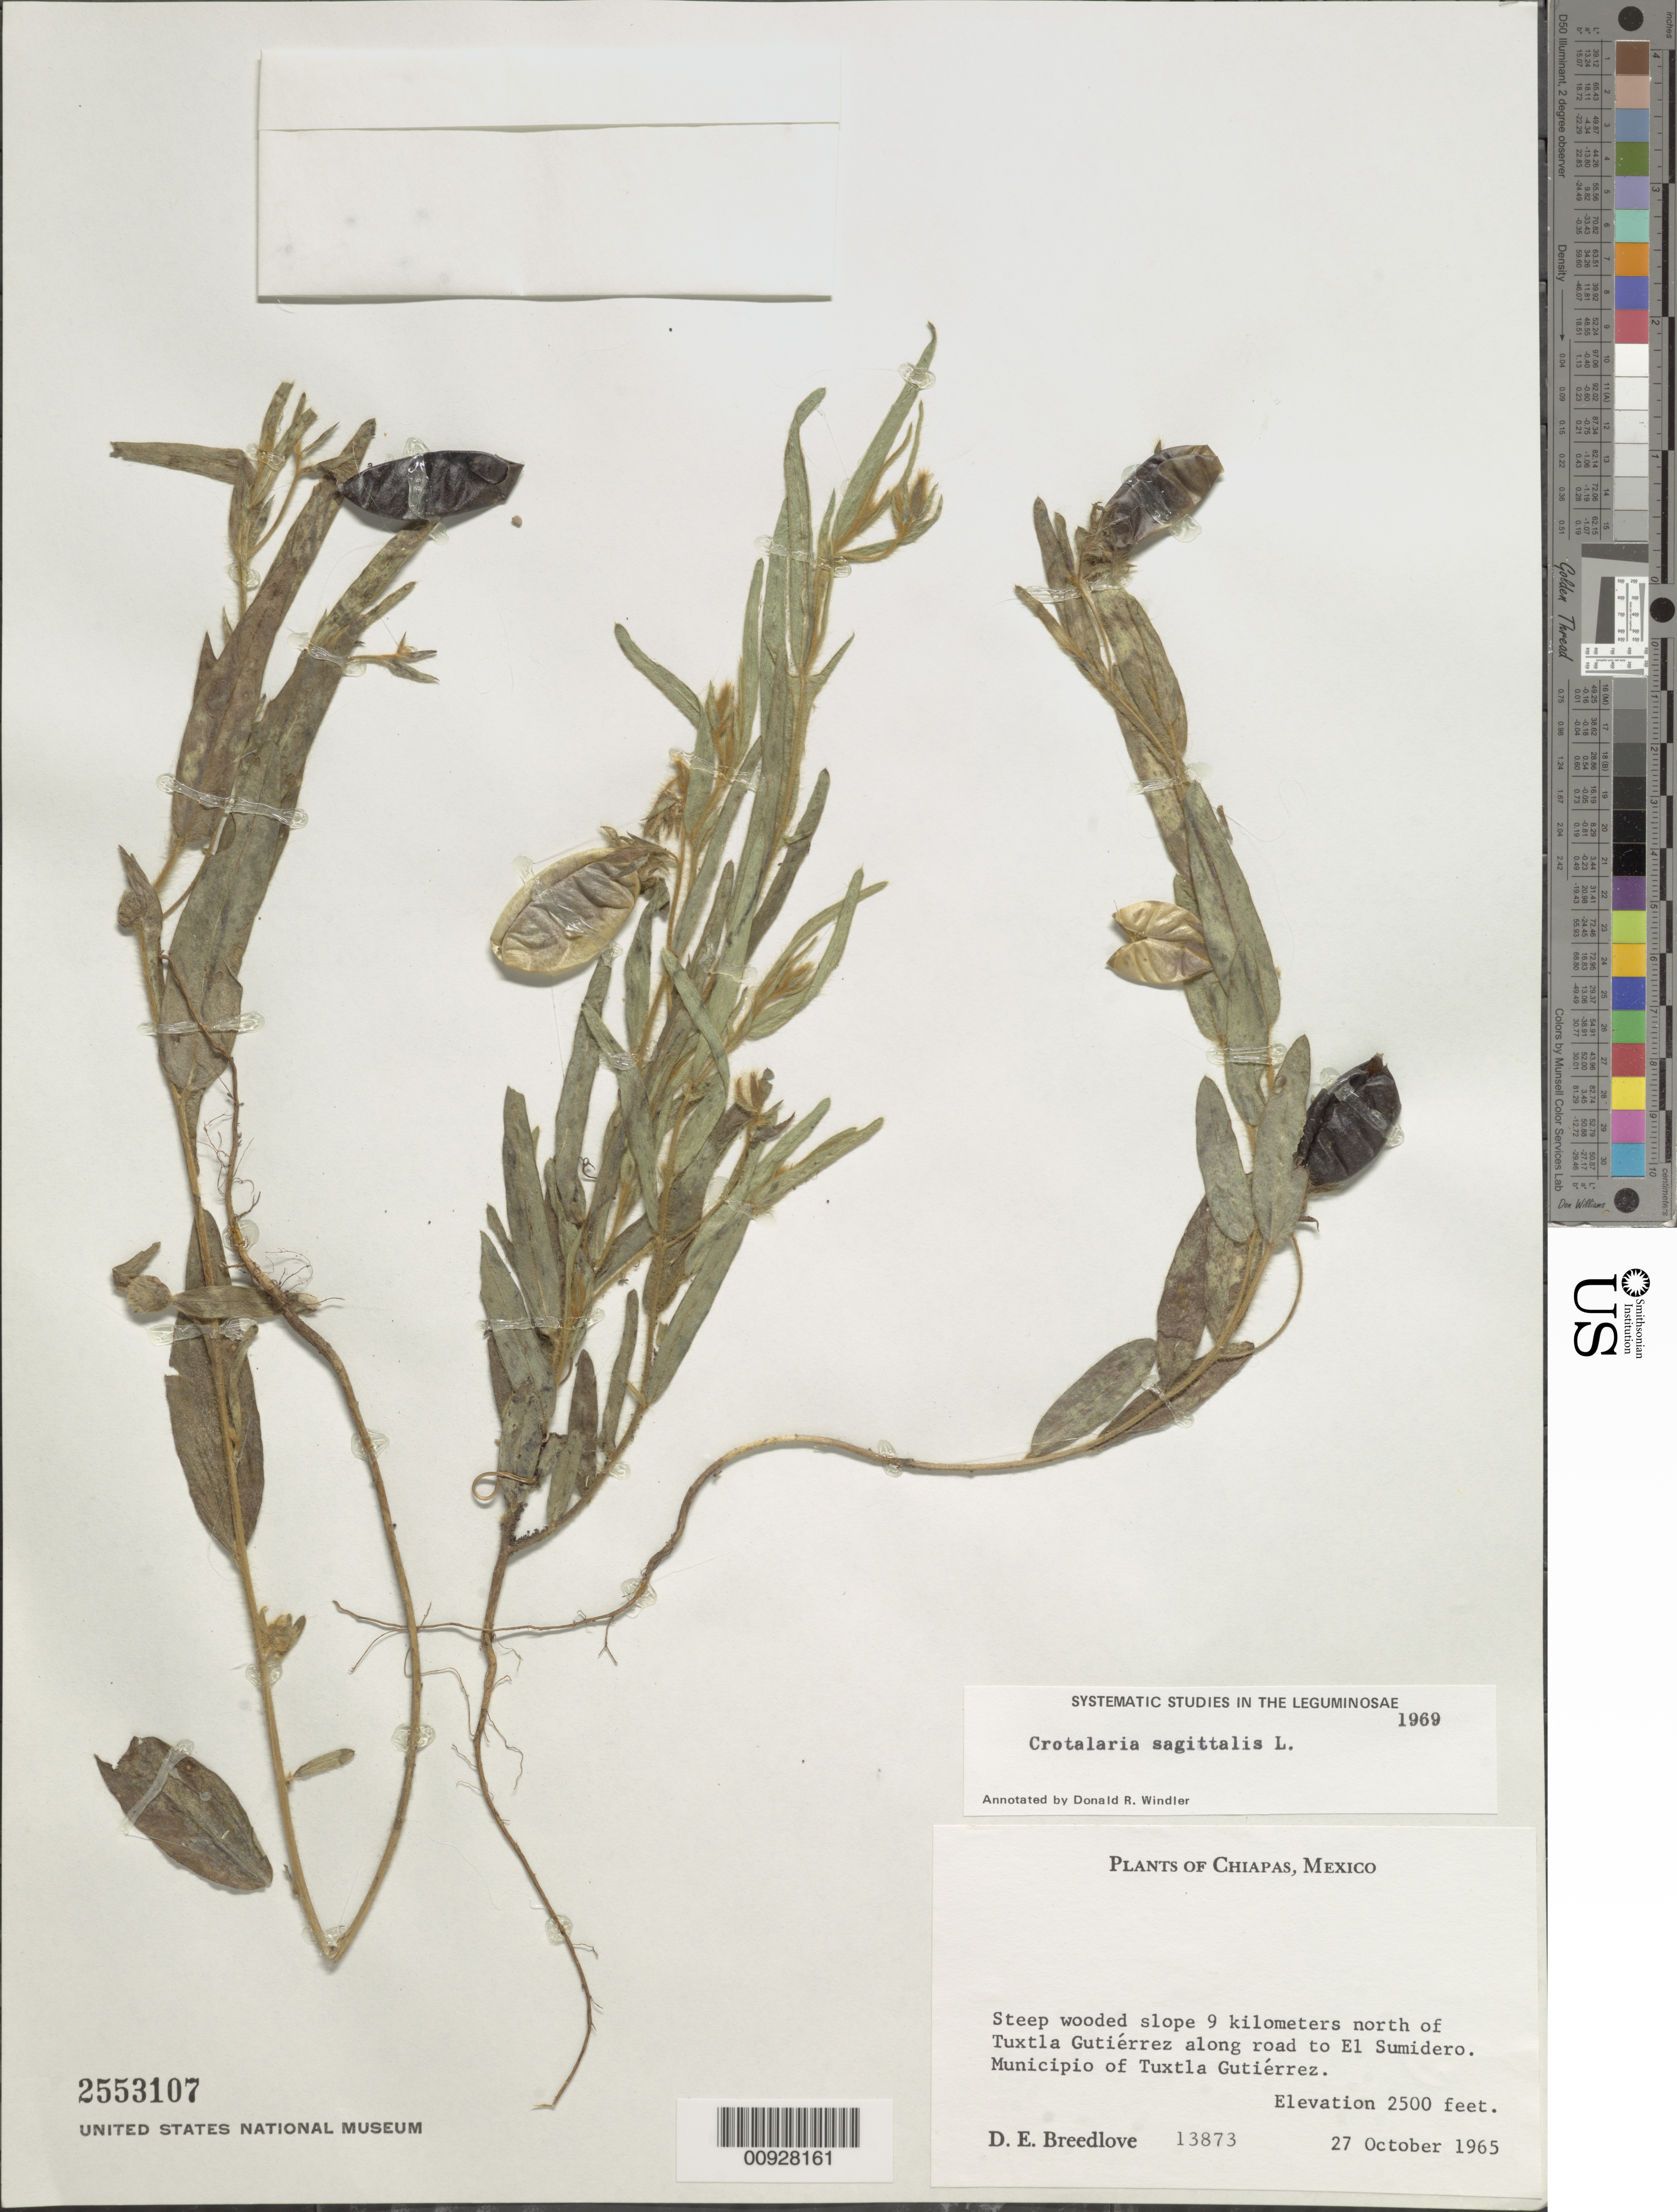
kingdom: Plantae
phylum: Tracheophyta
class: Magnoliopsida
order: Fabales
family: Fabaceae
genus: Crotalaria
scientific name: Crotalaria sagittalis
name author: L.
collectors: D. E. Breedlove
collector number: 13873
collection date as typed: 27 Oct 1965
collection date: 1965-10-27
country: Mexico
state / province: Chiapas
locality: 9 kilometers north of Tuxtla Gutiérrez along road to El Sumidero. Municipio of Tuxtla Gutiérrez, Chiapas.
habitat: Steep wooded slope.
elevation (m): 762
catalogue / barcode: US 2553107